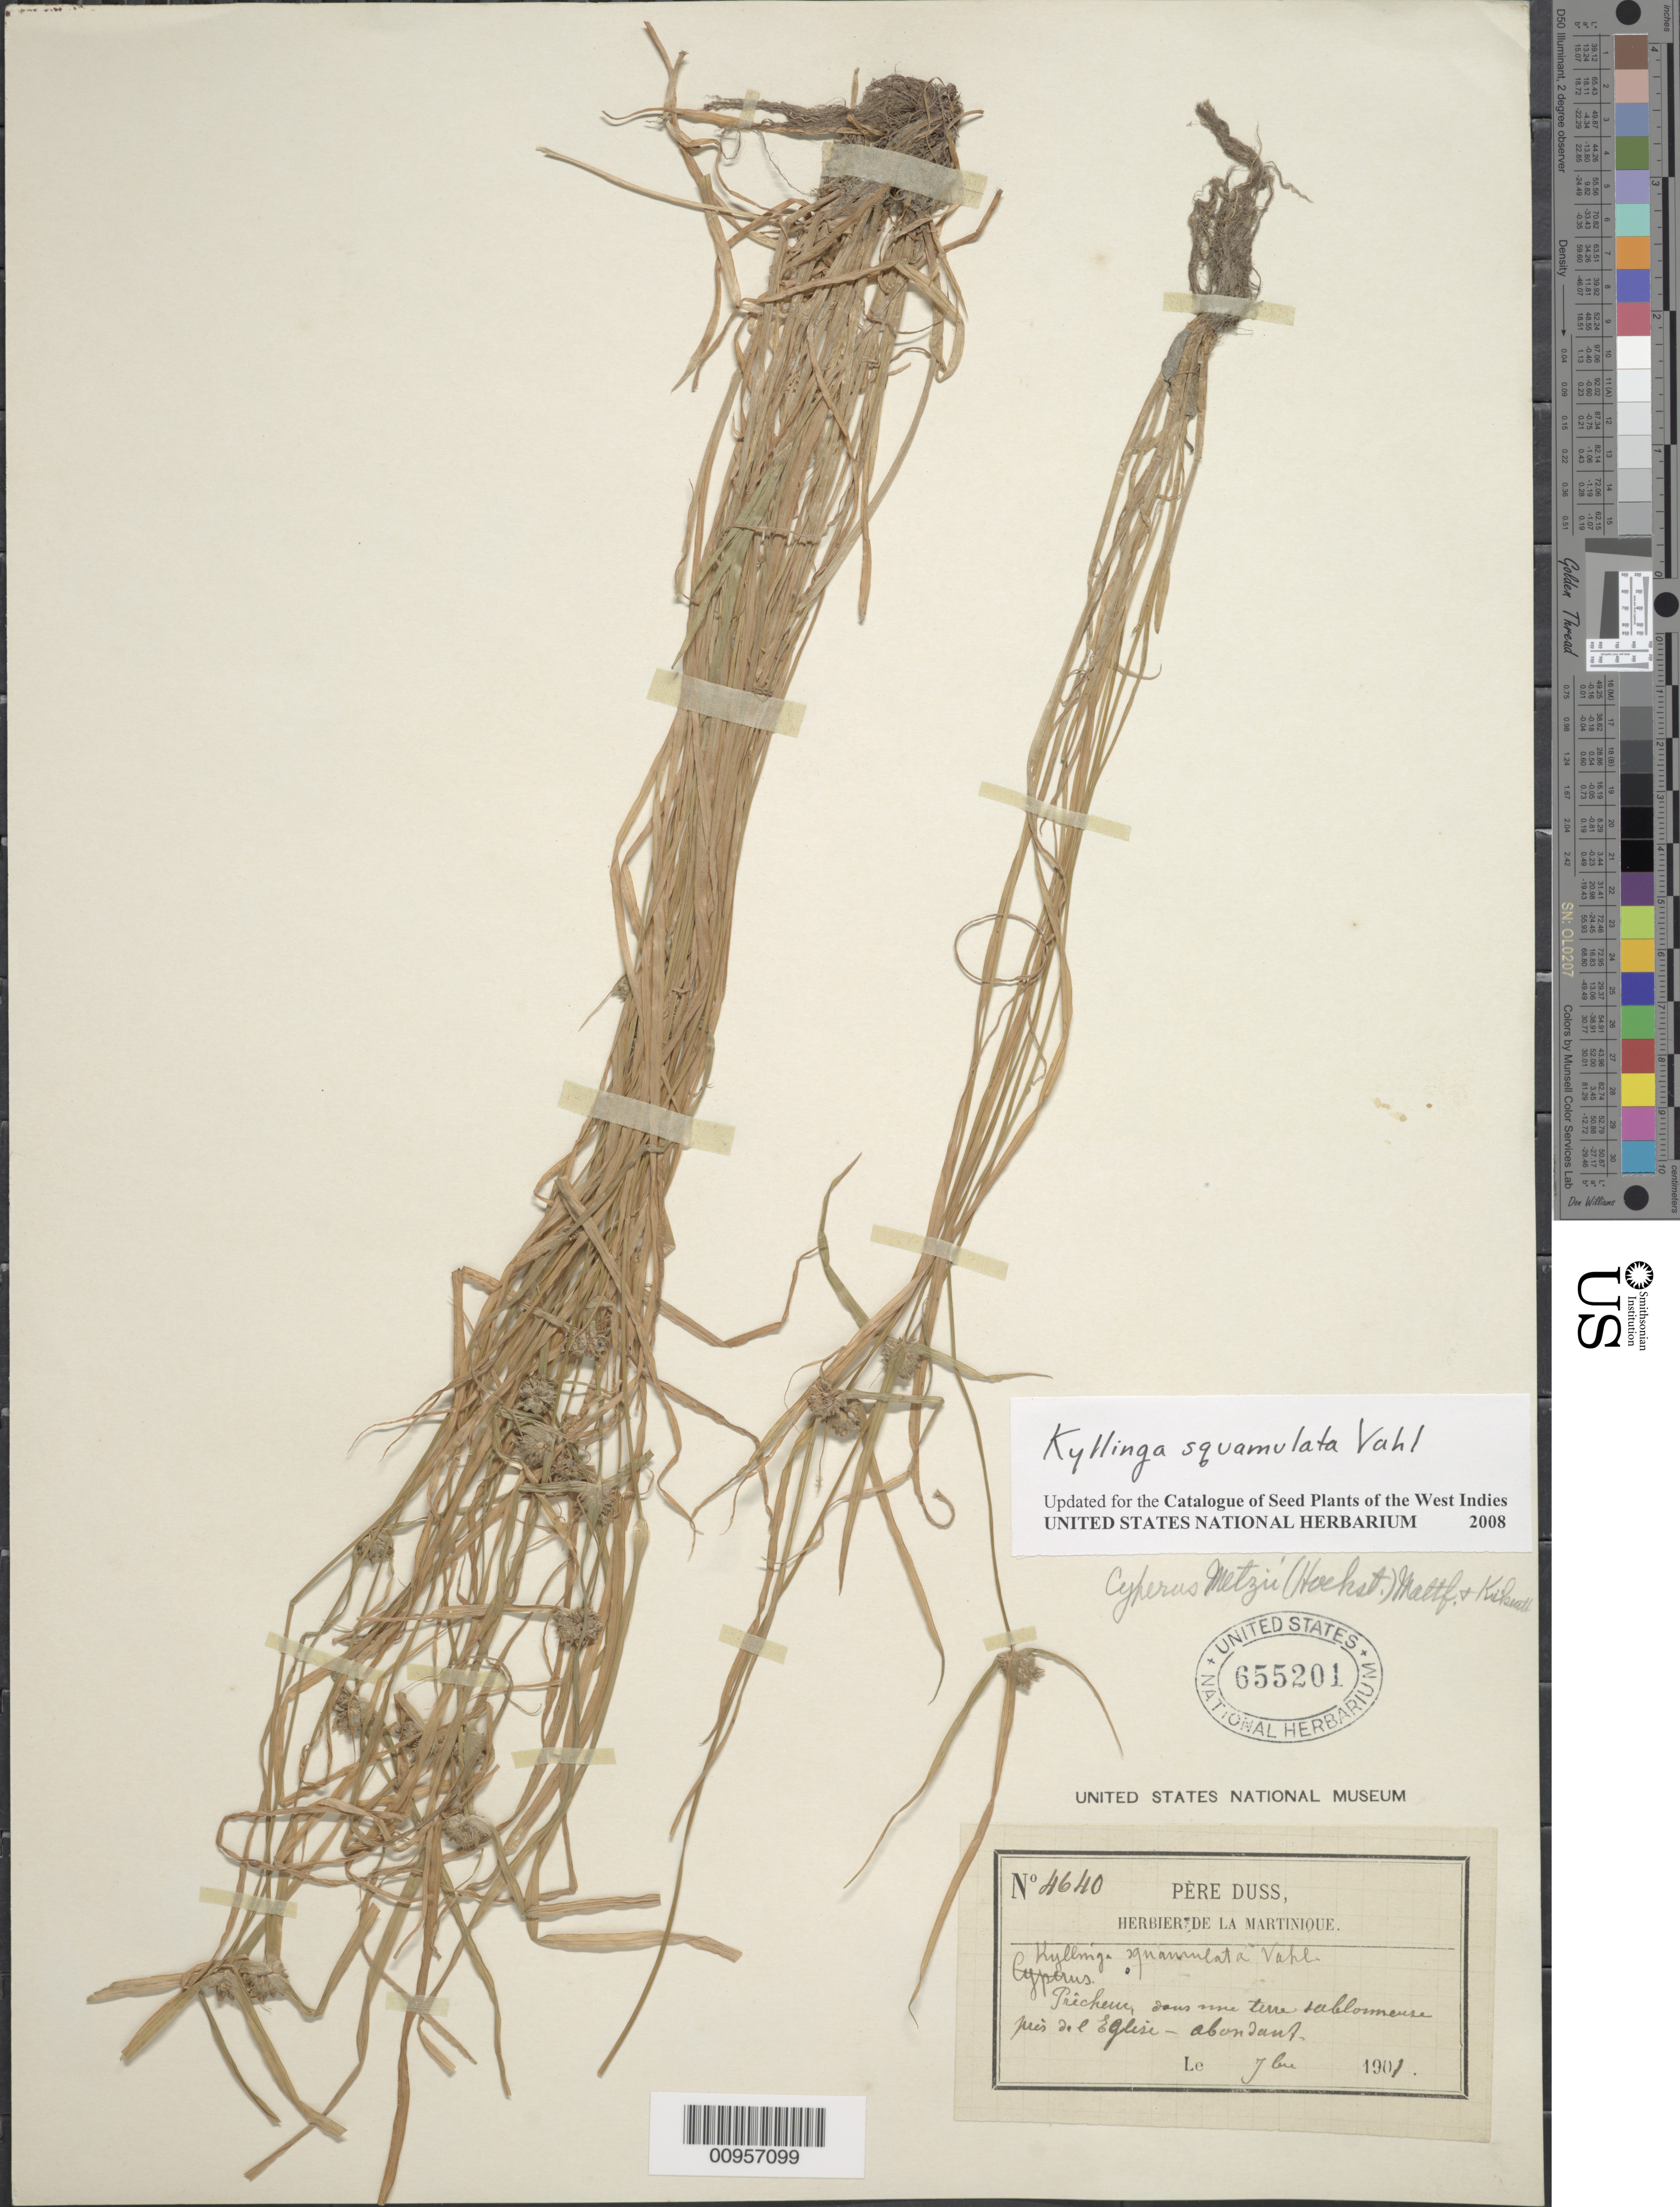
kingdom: Plantae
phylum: Tracheophyta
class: Liliopsida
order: Poales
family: Cyperaceae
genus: Cyperus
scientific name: Cyperus metzii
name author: (Hochst. ex Steud.) Mattf. & Kük.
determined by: Strong, M. T., (US), Smithsonian Institution - National Museum of Natural History (UNITED STATES)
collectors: Père Duss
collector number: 4640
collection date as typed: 1901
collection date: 1901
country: Martinique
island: Martinique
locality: Prêcheur, prés de l'Eglise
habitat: "dans une ierre sablonmense"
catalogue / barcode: US 655201